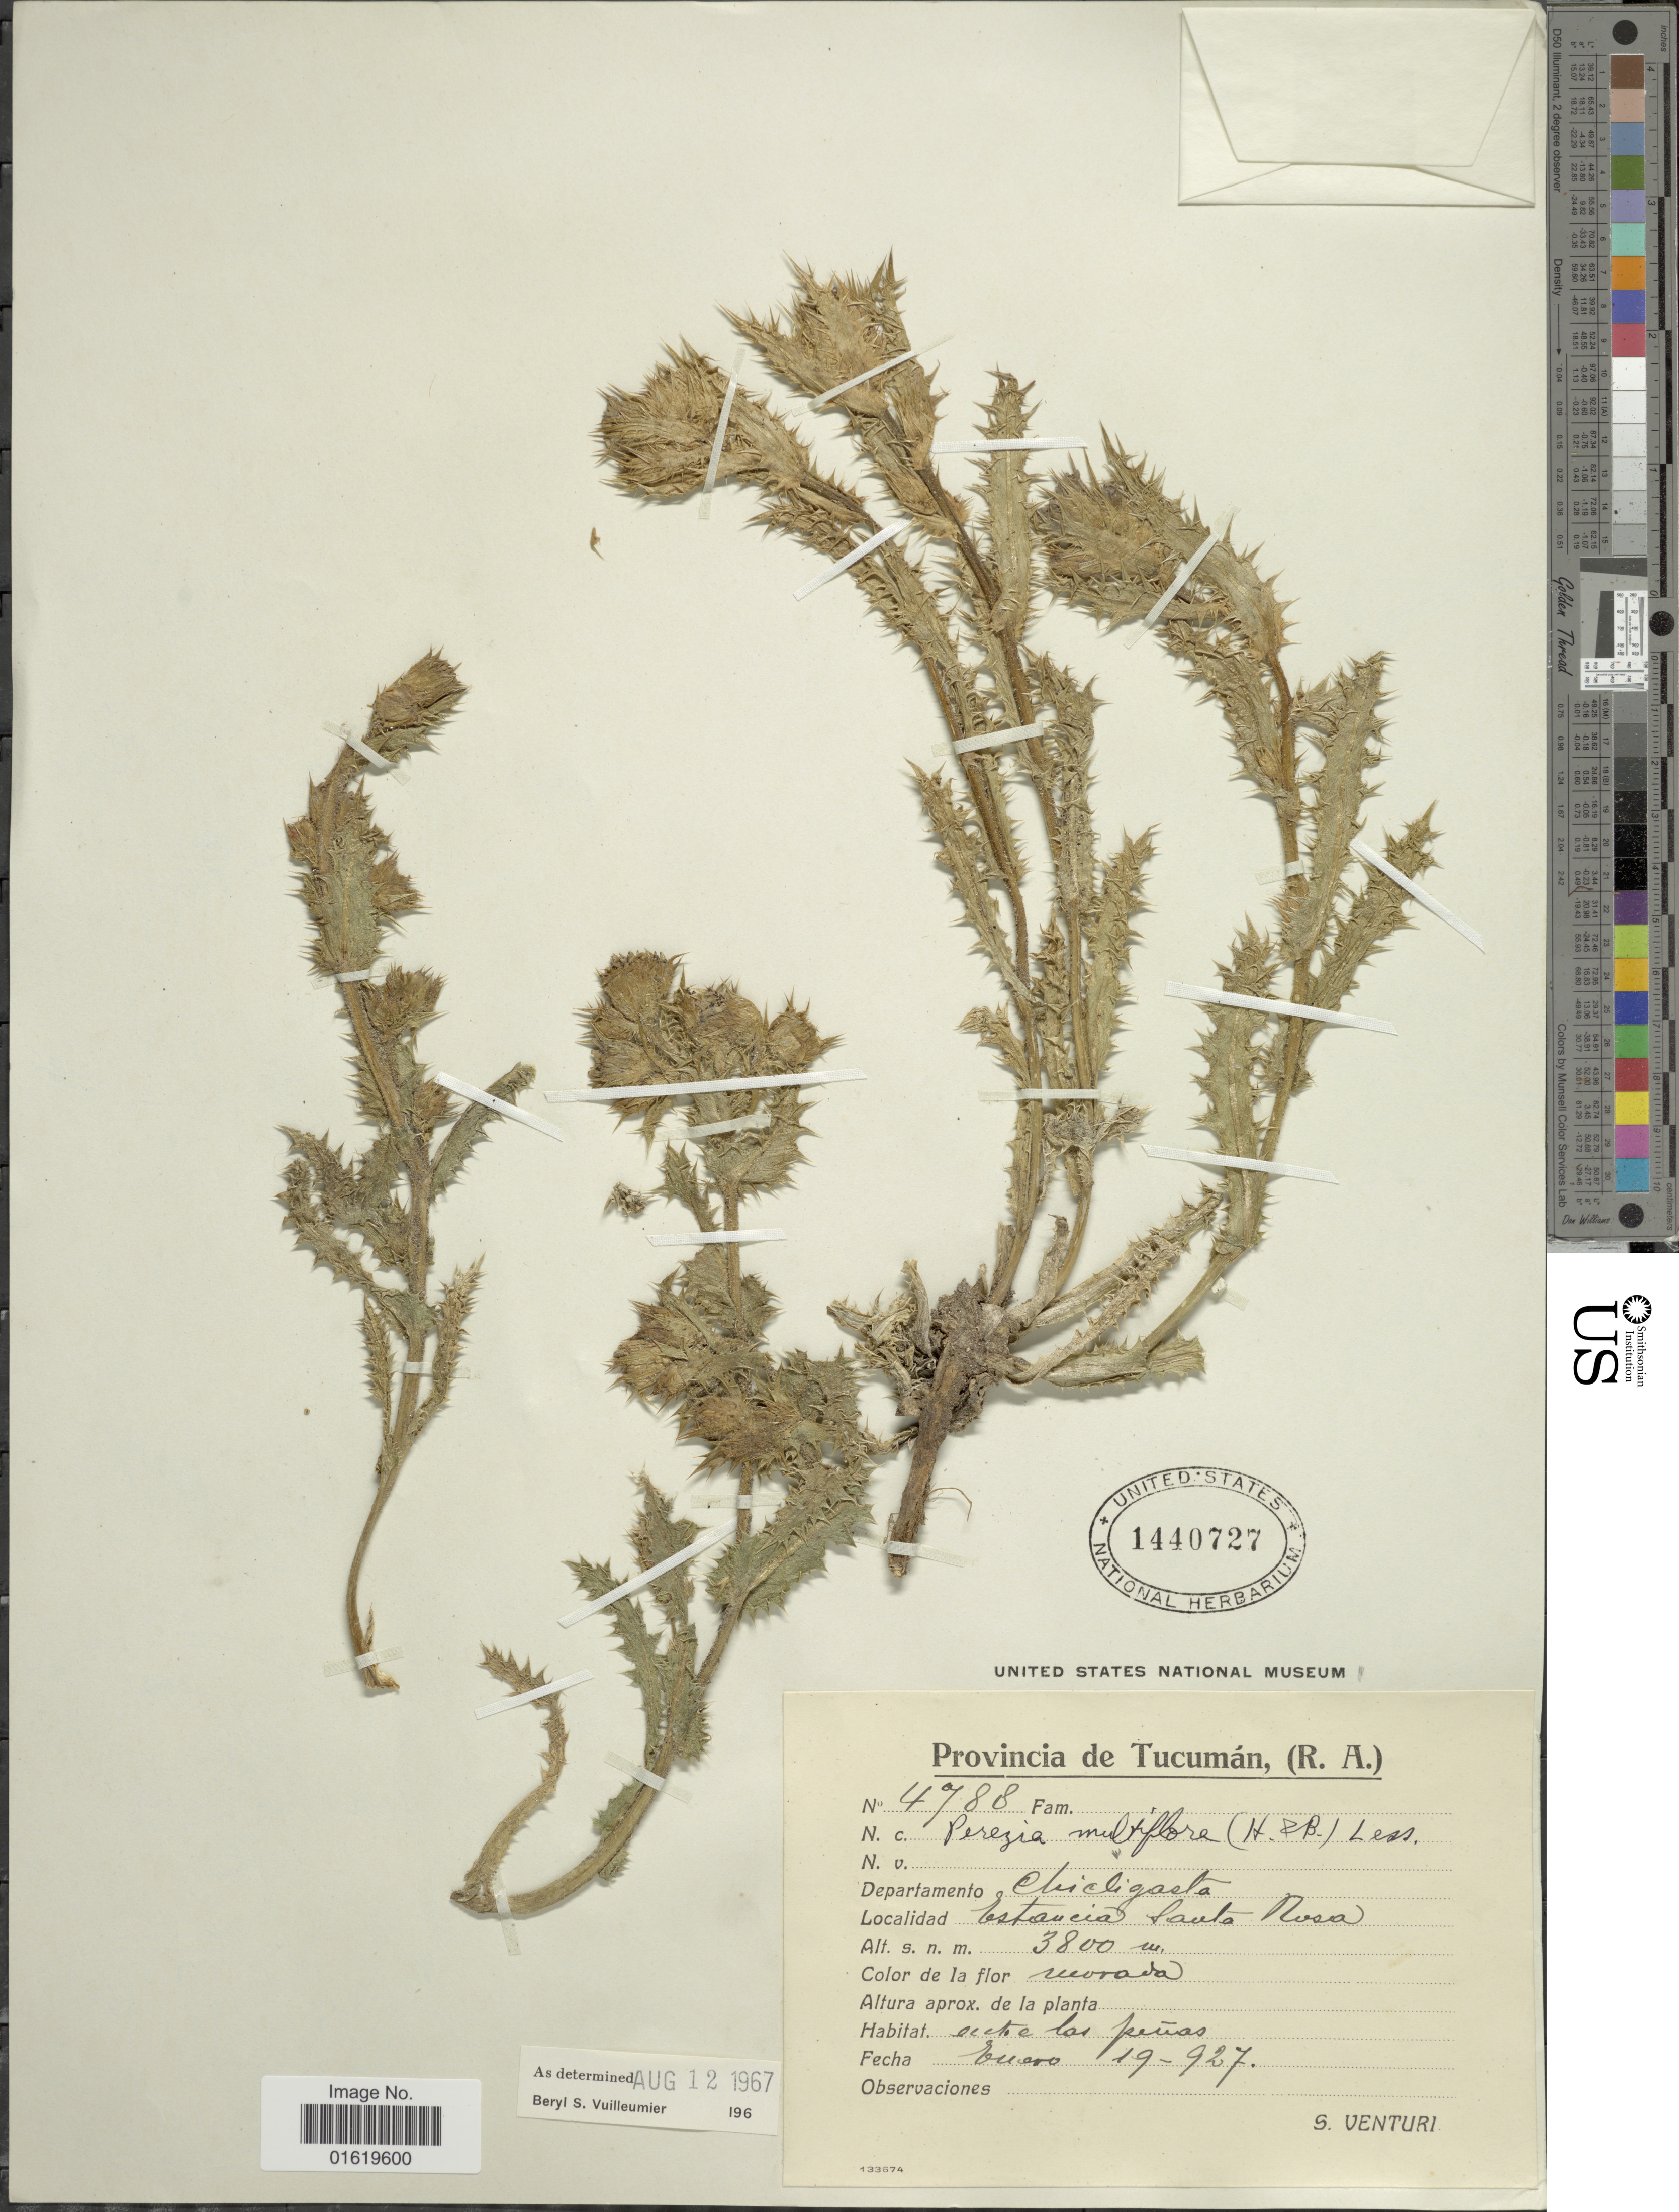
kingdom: Plantae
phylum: Tracheophyta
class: Magnoliopsida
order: Asterales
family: Asteraceae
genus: Perezia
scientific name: Perezia multiflora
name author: Less.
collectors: S. Venturi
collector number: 4788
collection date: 1927-01-19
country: Argentina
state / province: Tucuman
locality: Provincia de Tucumán, (R.A.). Departamento Chicligasta. Estancia Santa Rosa.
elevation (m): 3800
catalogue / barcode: US 1440727